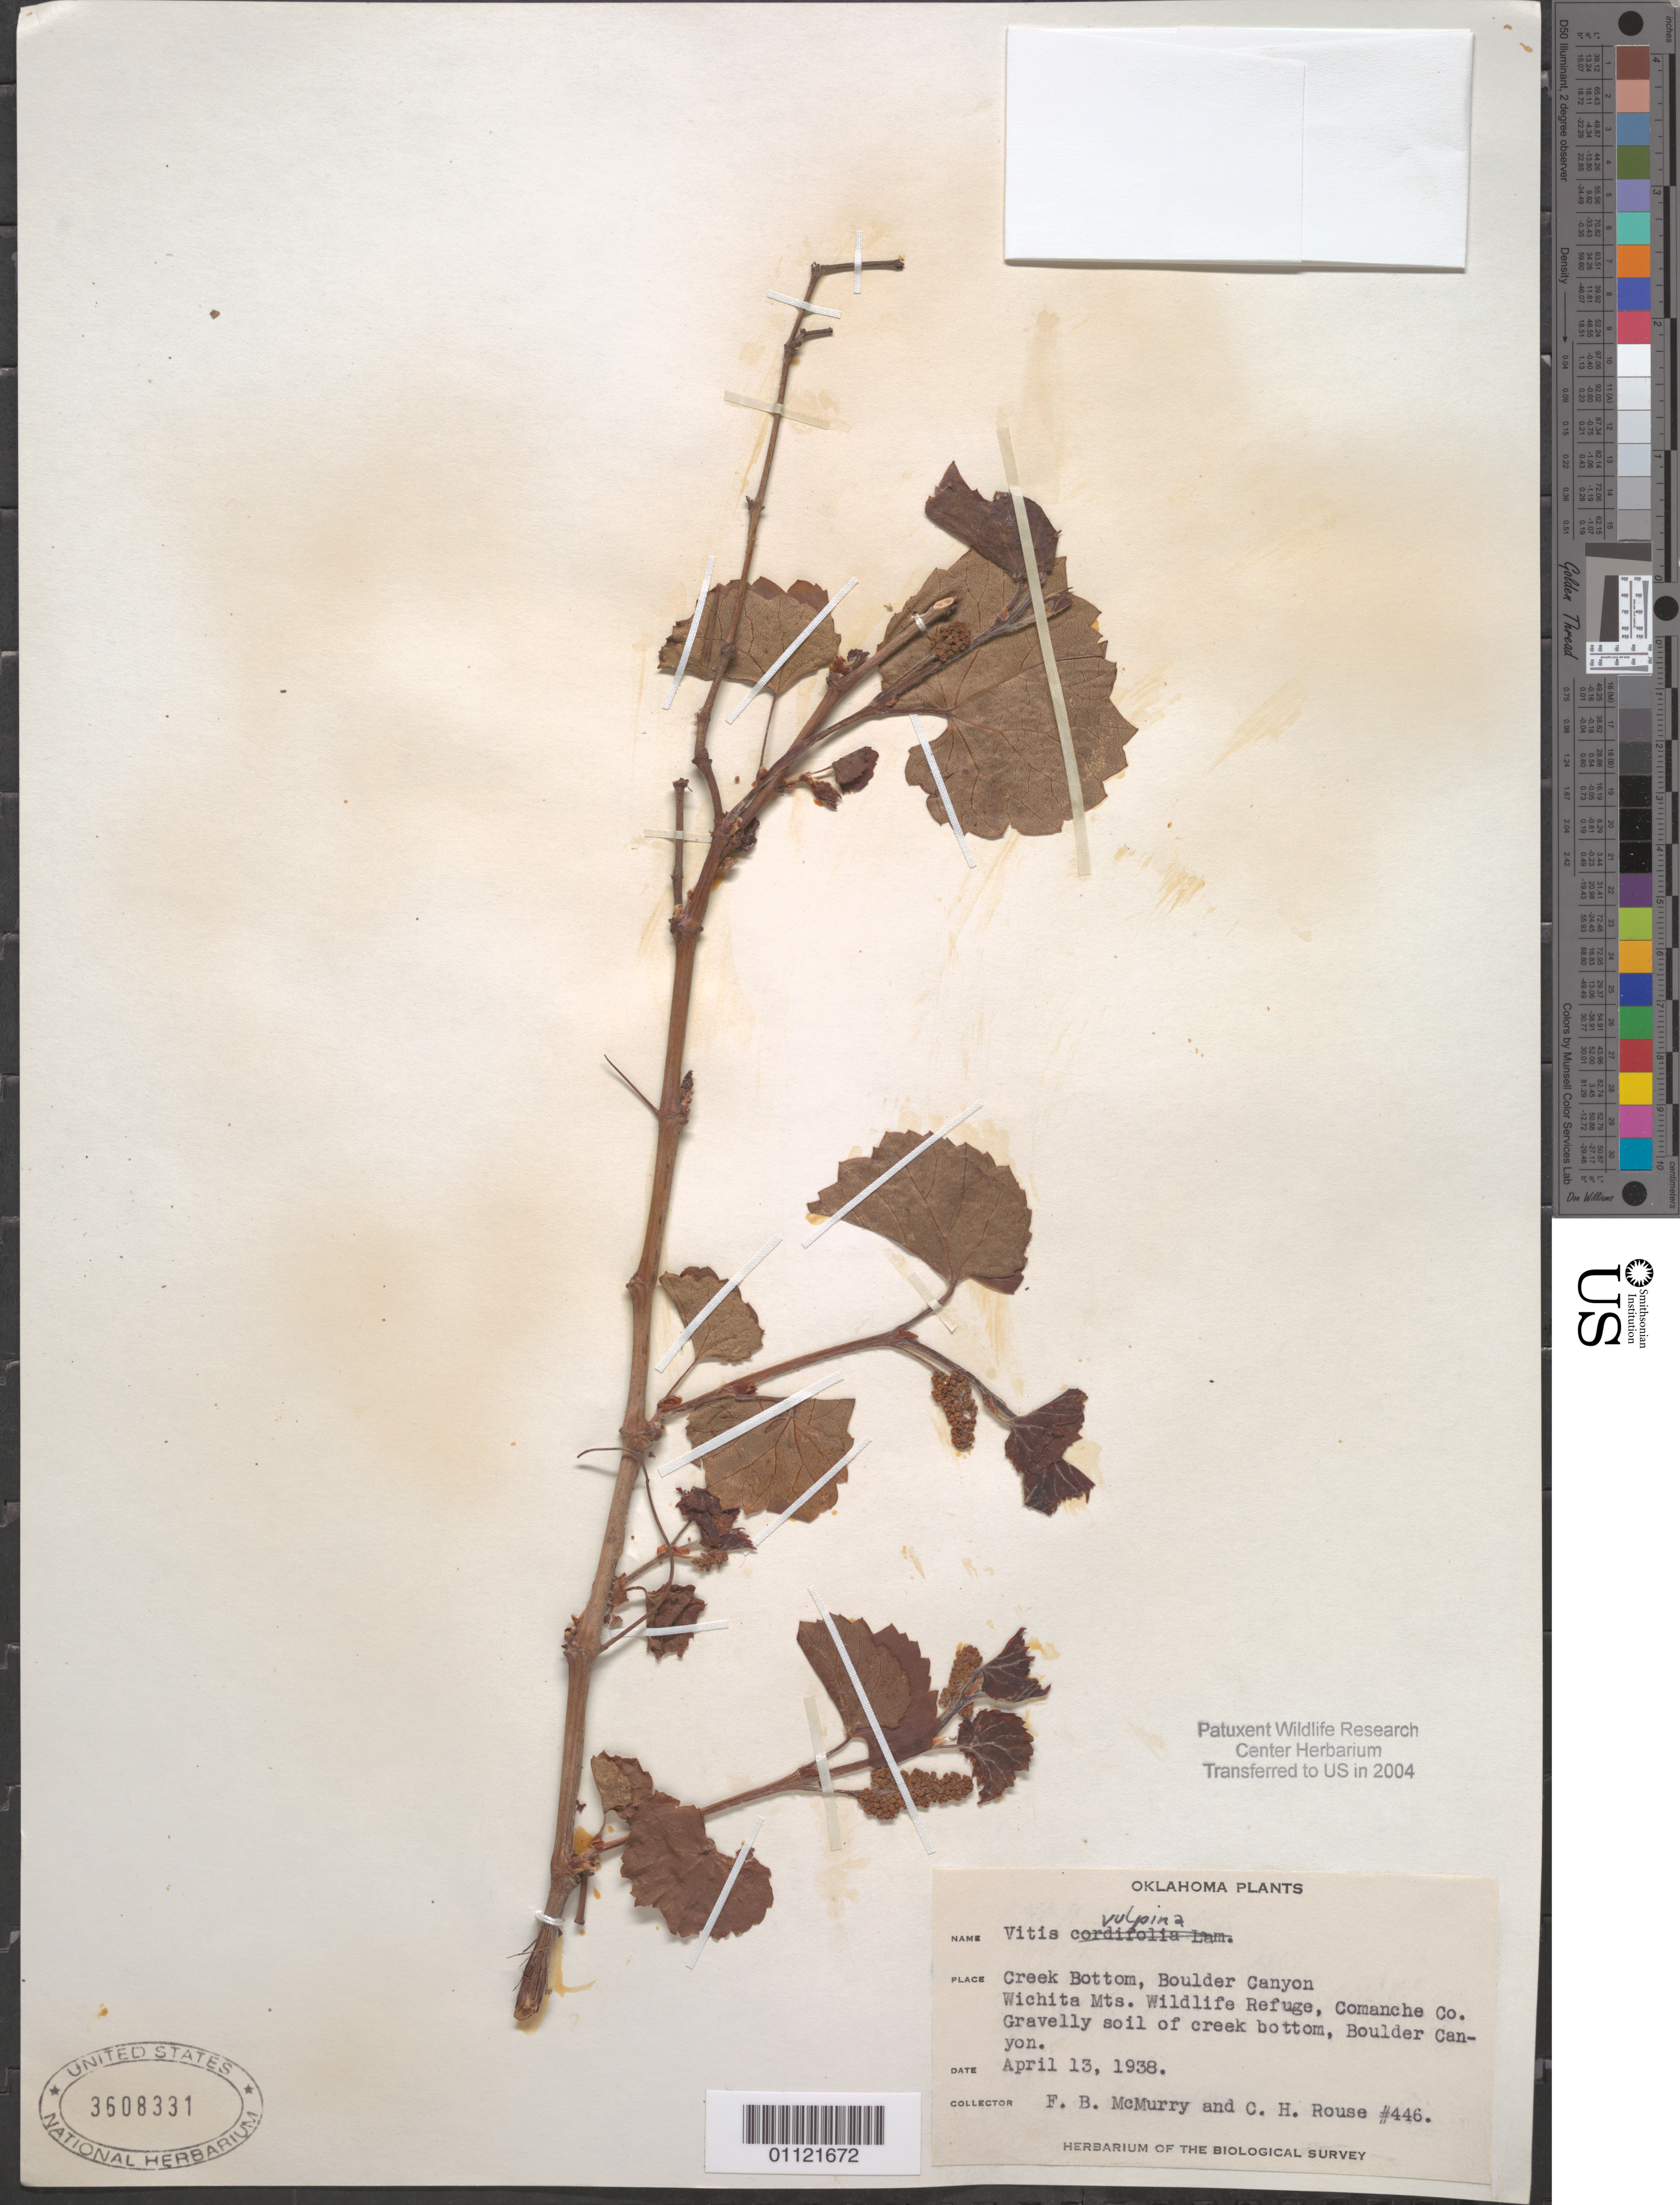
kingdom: Plantae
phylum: Tracheophyta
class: Magnoliopsida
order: Vitales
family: Vitaceae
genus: Vitis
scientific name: Vitis vulpina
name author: L.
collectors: F. B. McMurry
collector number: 446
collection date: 1938-04-13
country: United States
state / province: Oklahoma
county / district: Comanche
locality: Creek Bottom, Boulder Canyon, Wichits Mts. Wildlife Refuge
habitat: Gravelly soil of creek bottom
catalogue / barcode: US 3608331